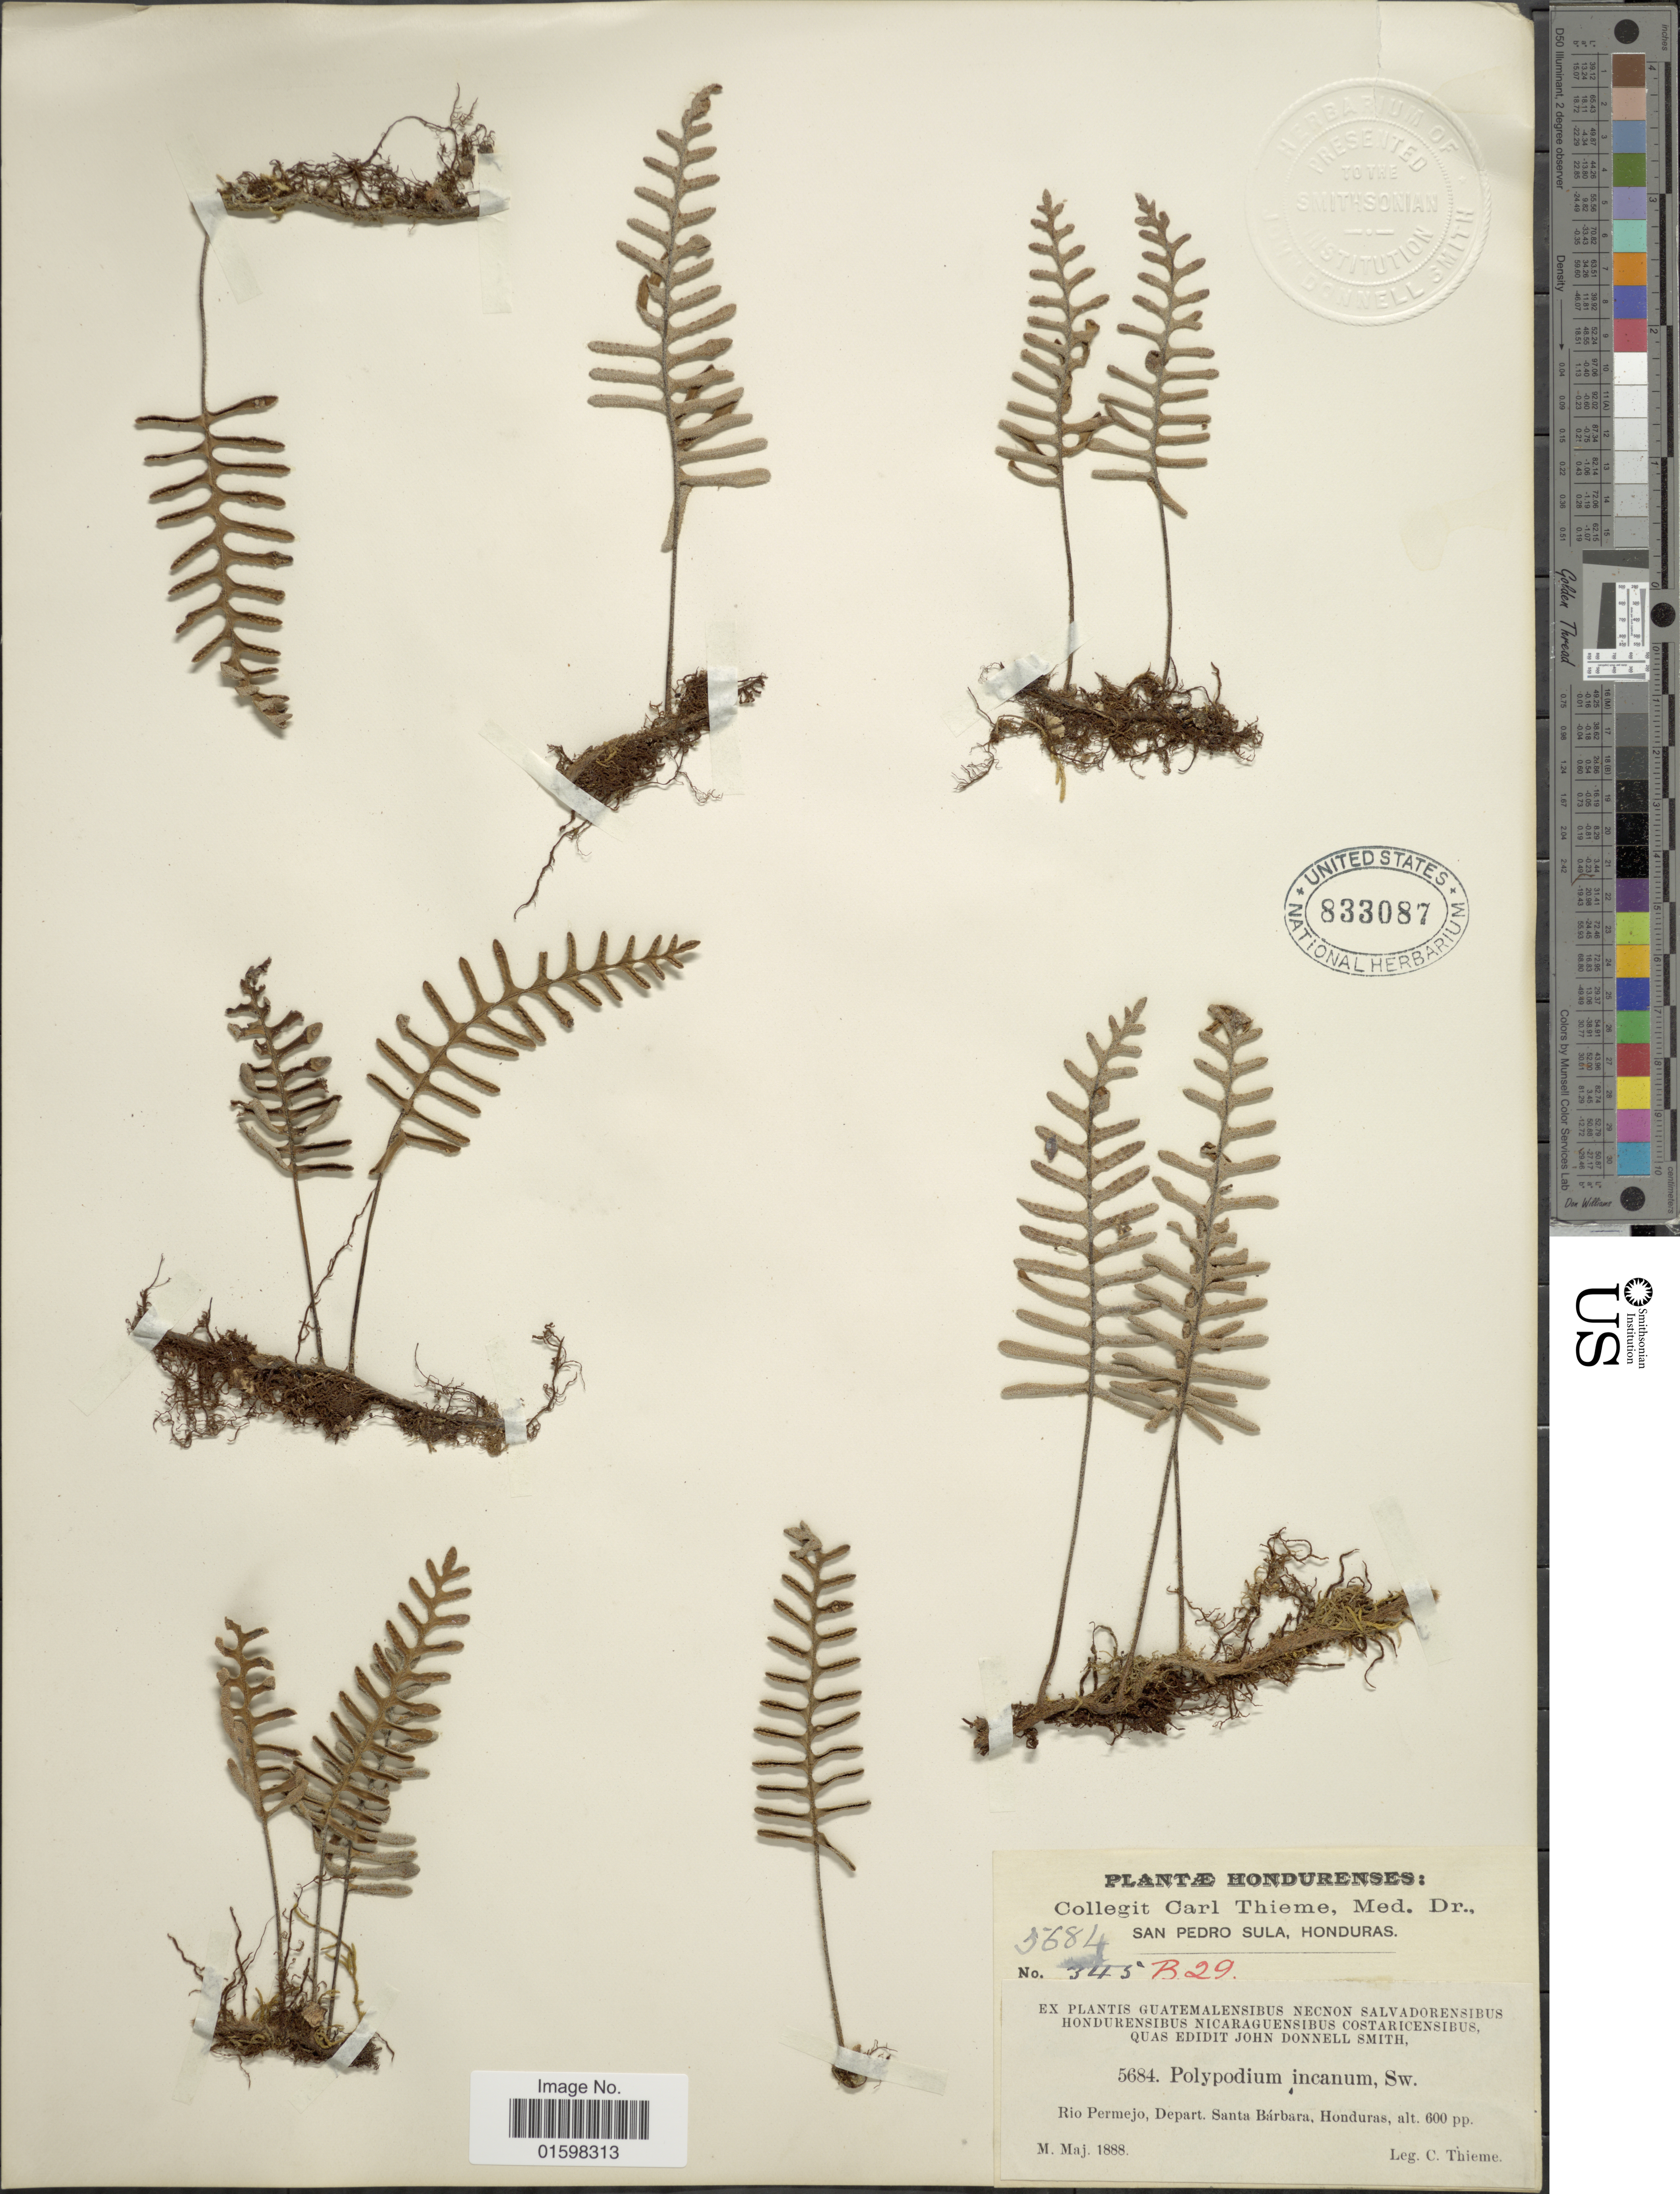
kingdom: Plantae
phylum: Tracheophyta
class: Polypodiopsida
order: Polypodiales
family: Polypodiaceae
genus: Pleopeltis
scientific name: Pleopeltis polypodioides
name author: (L.) E.G. Andrews & Windham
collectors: C. Thieme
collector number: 5684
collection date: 1888-05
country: Honduras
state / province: Santa Bárbara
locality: Rio Permejo, Depart. Banta Barbara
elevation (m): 183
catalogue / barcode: US 833087